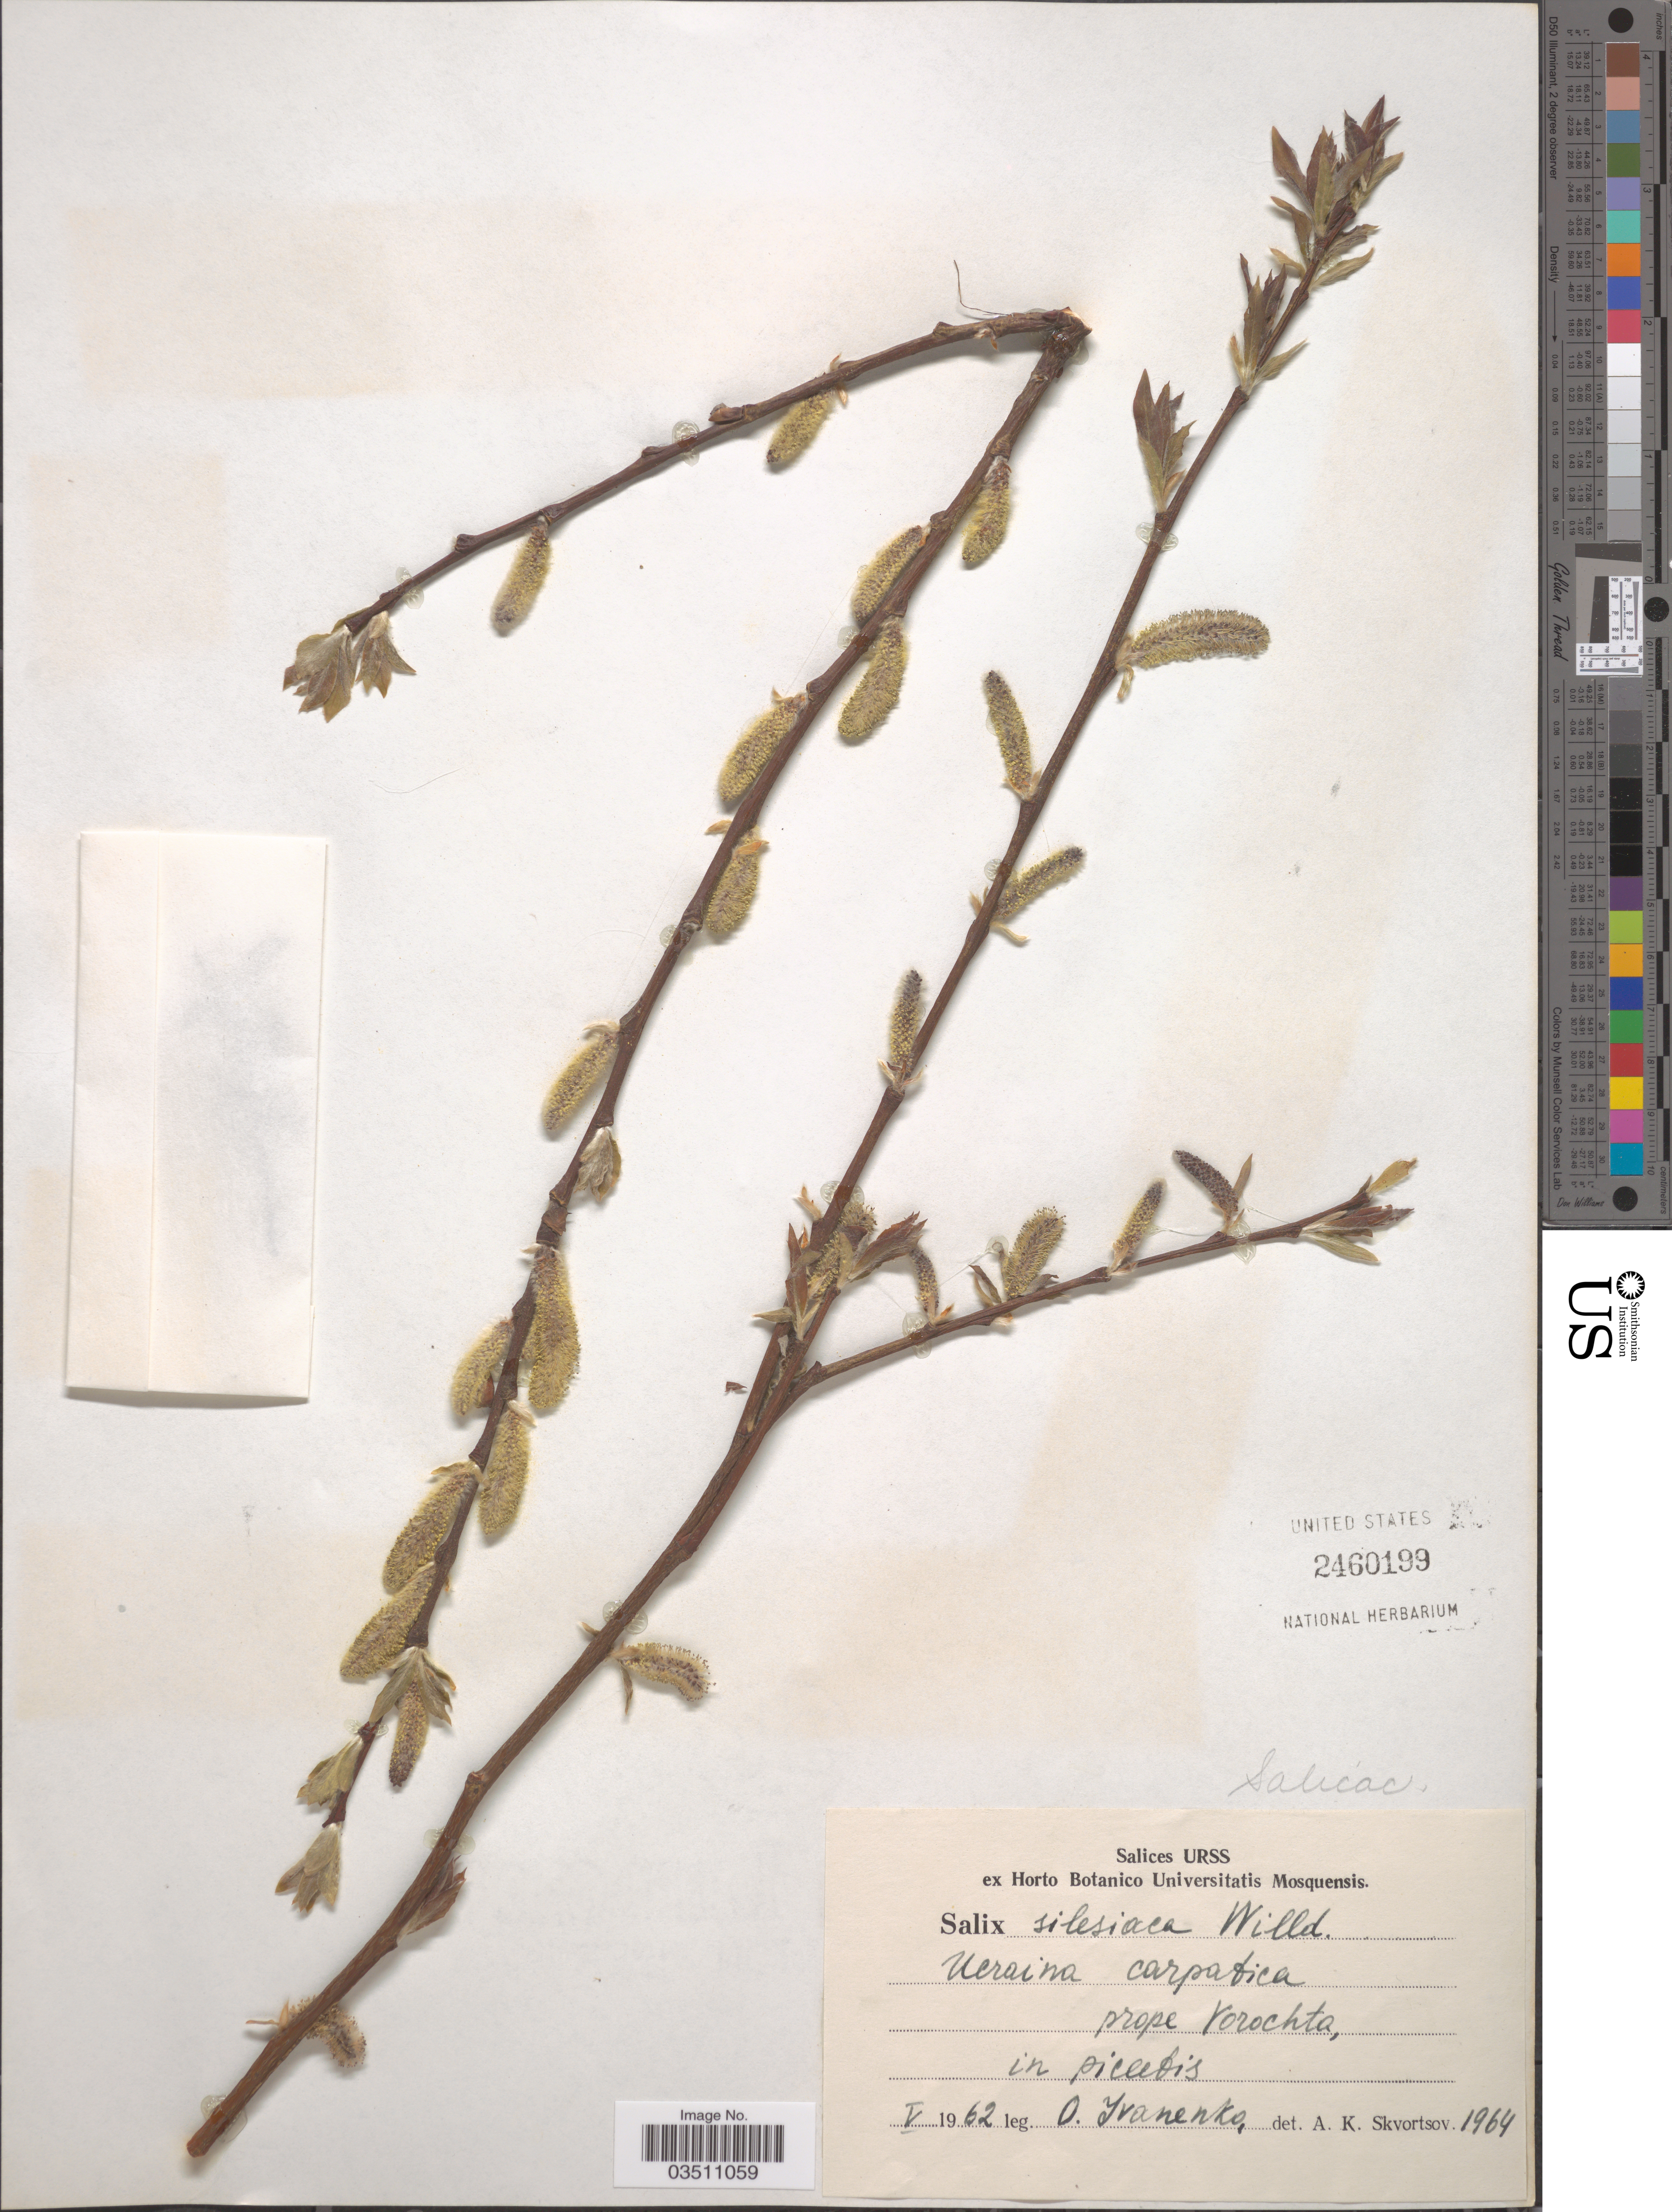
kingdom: Plantae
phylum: Tracheophyta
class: Magnoliopsida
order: Malpighiales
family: Salicaceae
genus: Salix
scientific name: Salix silesiaca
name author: Willd.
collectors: O. Ivanenko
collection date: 1962-05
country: Ukraine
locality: Ucraina carpatica prope Vorochta.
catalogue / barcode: US 2460199